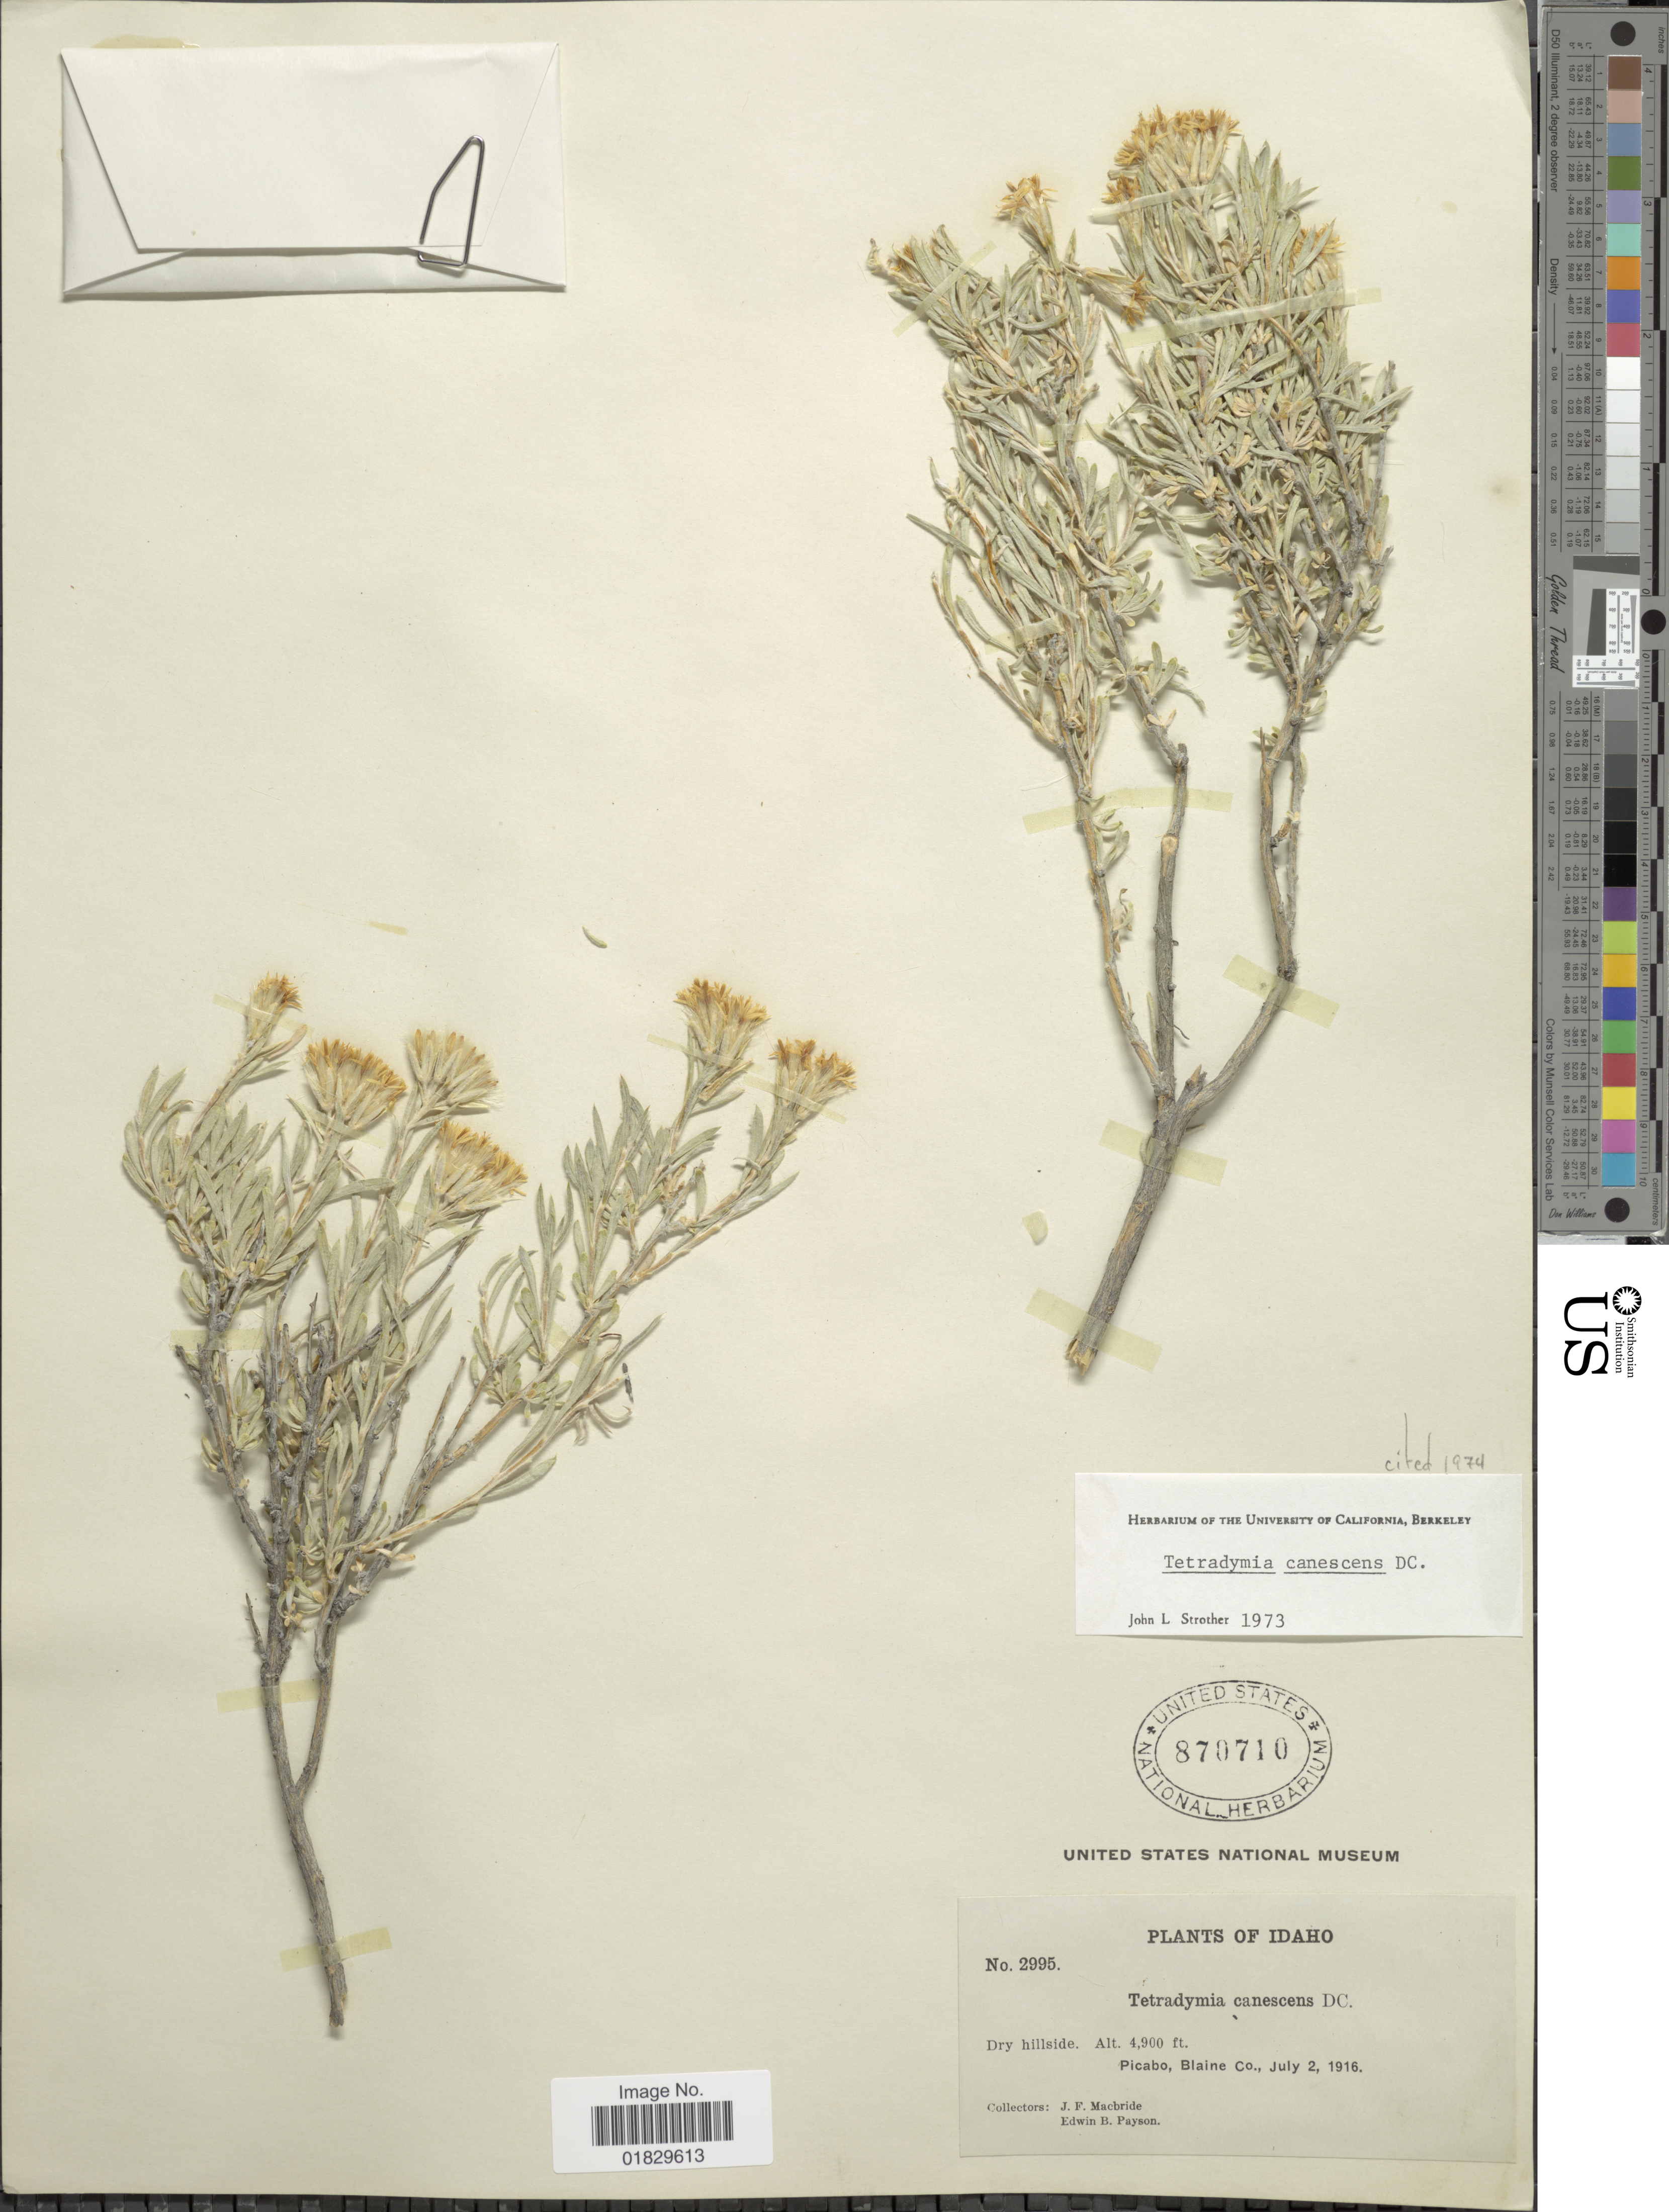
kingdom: Plantae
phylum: Tracheophyta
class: Magnoliopsida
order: Asterales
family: Asteraceae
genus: Tetradymia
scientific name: Tetradymia canescens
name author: DC.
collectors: J. F. Macbride & E. B. Payson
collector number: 2995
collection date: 1916-07-02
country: United States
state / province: Idaho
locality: Picabo, Blaine Co.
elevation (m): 1494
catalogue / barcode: US 870710